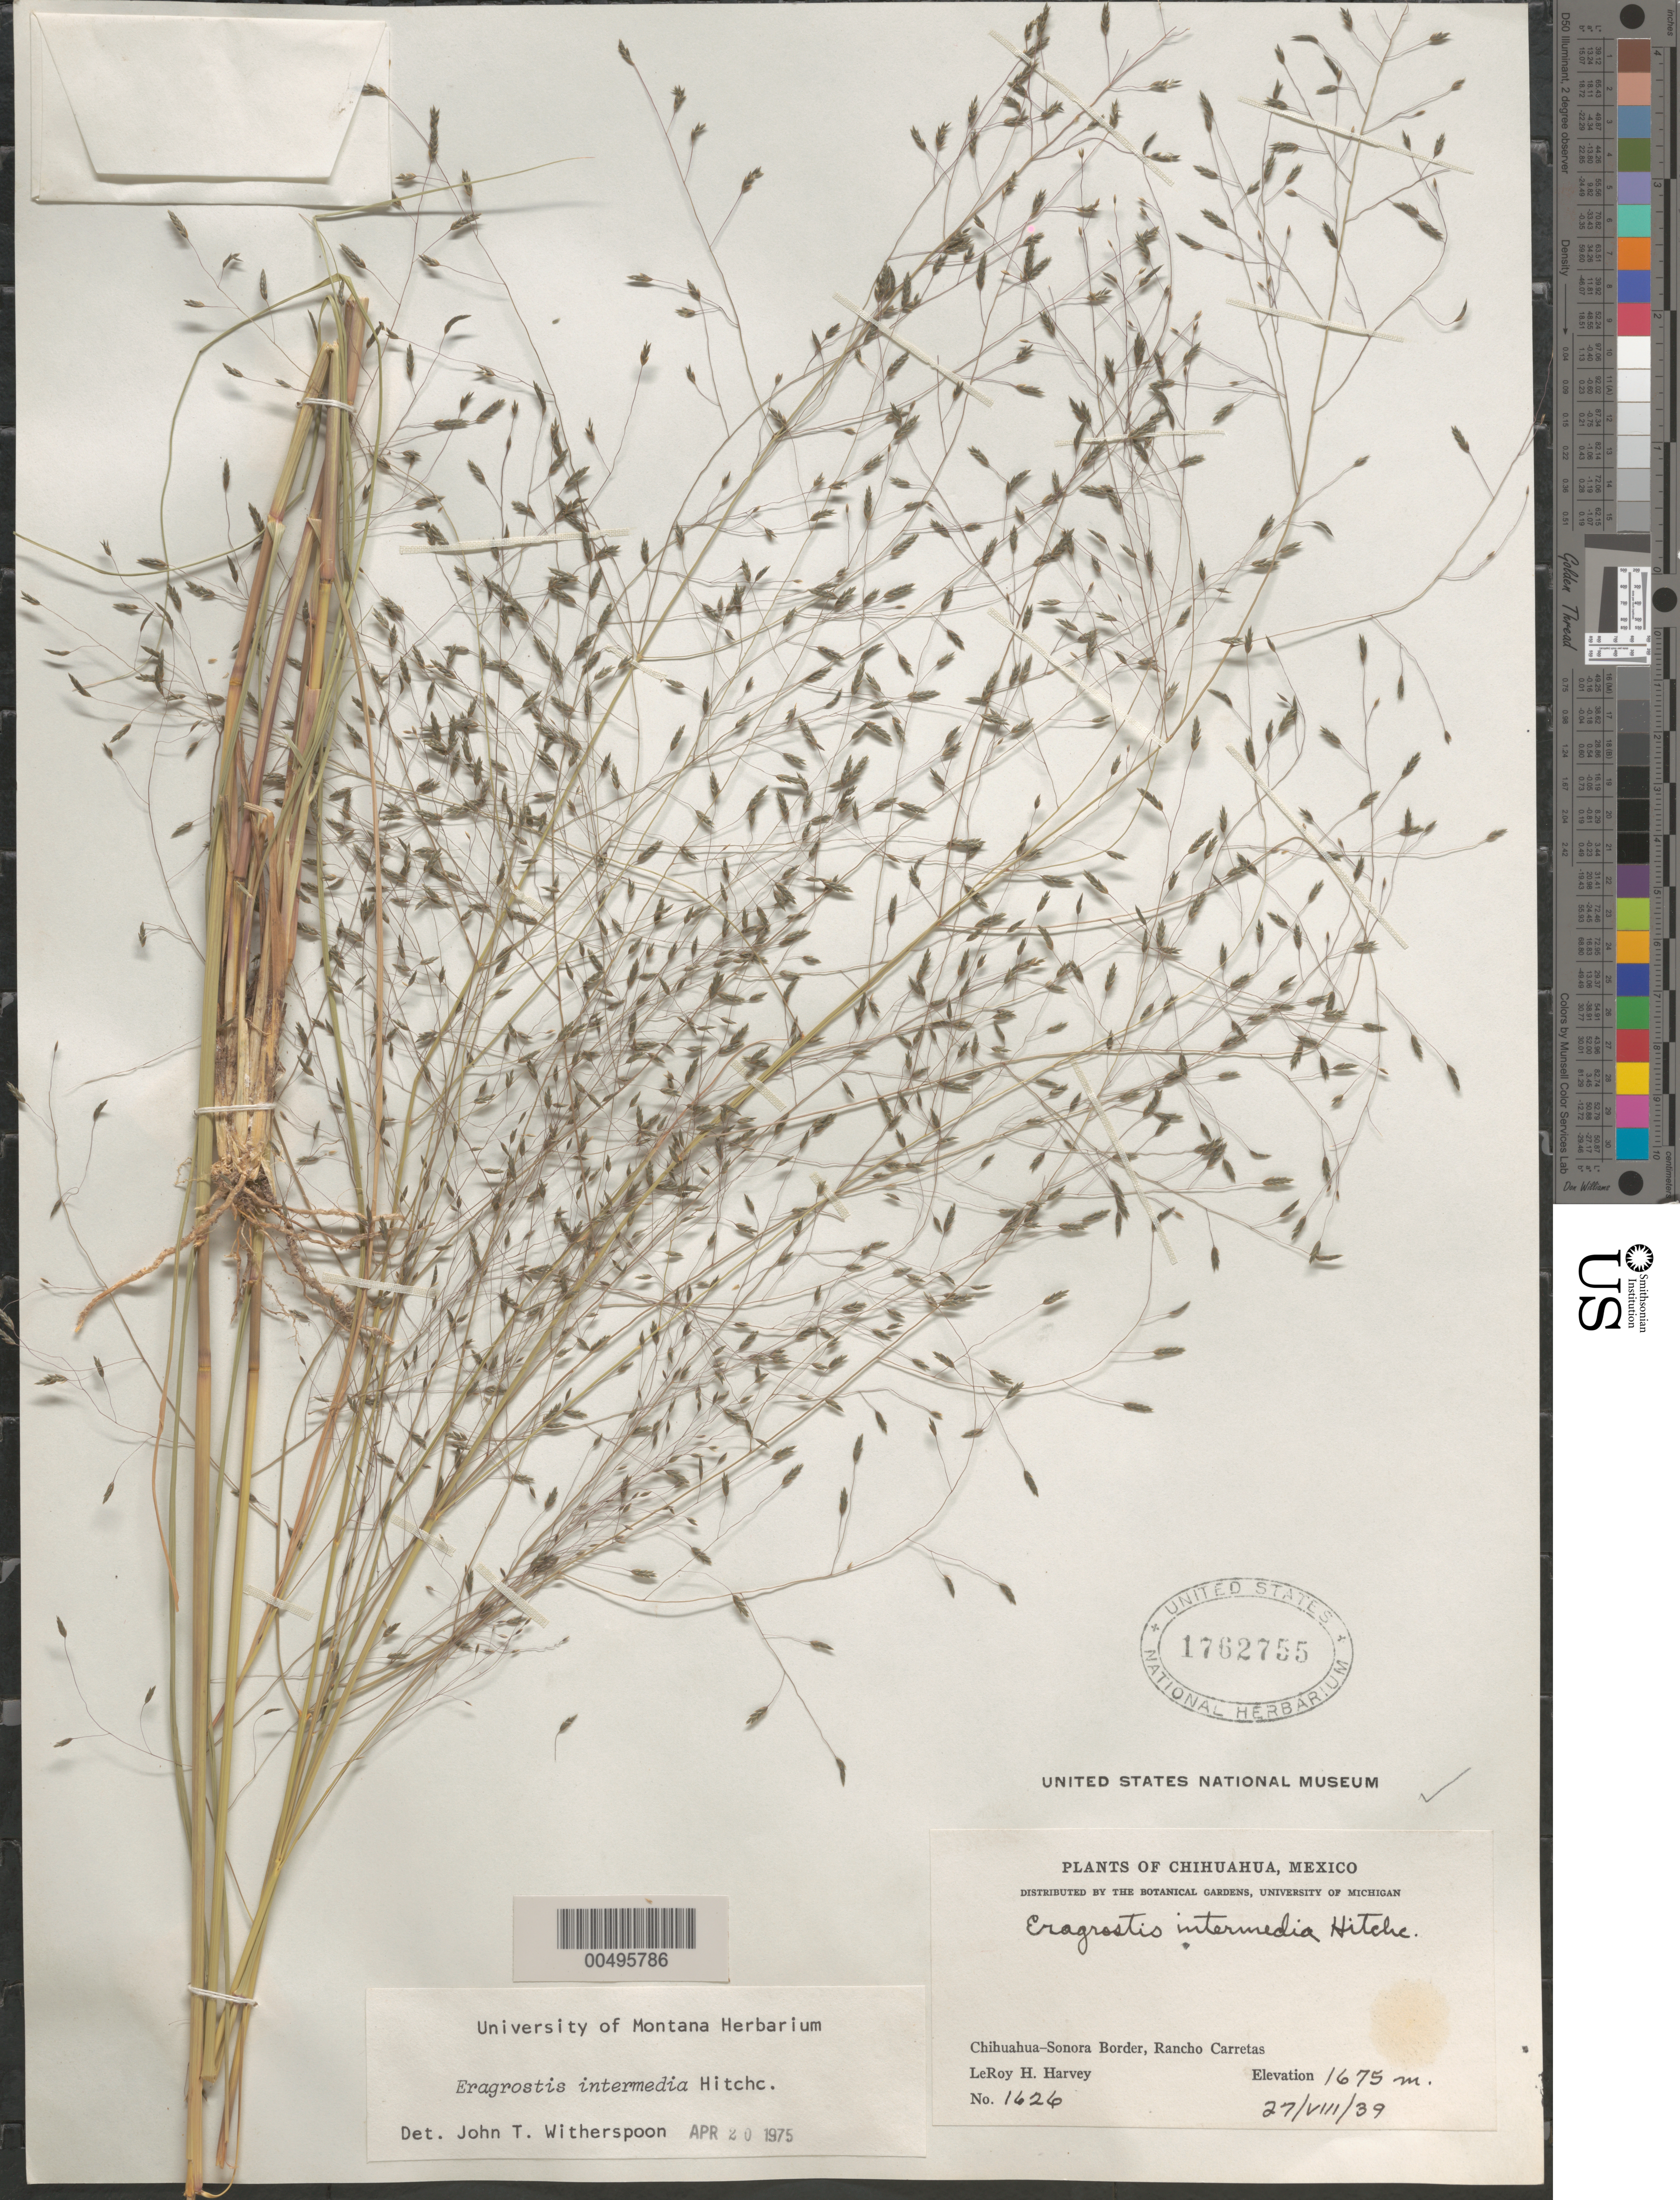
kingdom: Plantae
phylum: Tracheophyta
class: Liliopsida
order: Poales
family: Poaceae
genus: Eragrostis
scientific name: Eragrostis intermedia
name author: Hitchc.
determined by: Witherspoon, John T.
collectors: L. H. Harvey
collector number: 1626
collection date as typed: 27 Aug 1939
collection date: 1939-08-27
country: Mexico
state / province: Chihuahua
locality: Chihuahua-Sonora Border, Rancho Carretas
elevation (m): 1675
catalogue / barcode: US 1762755